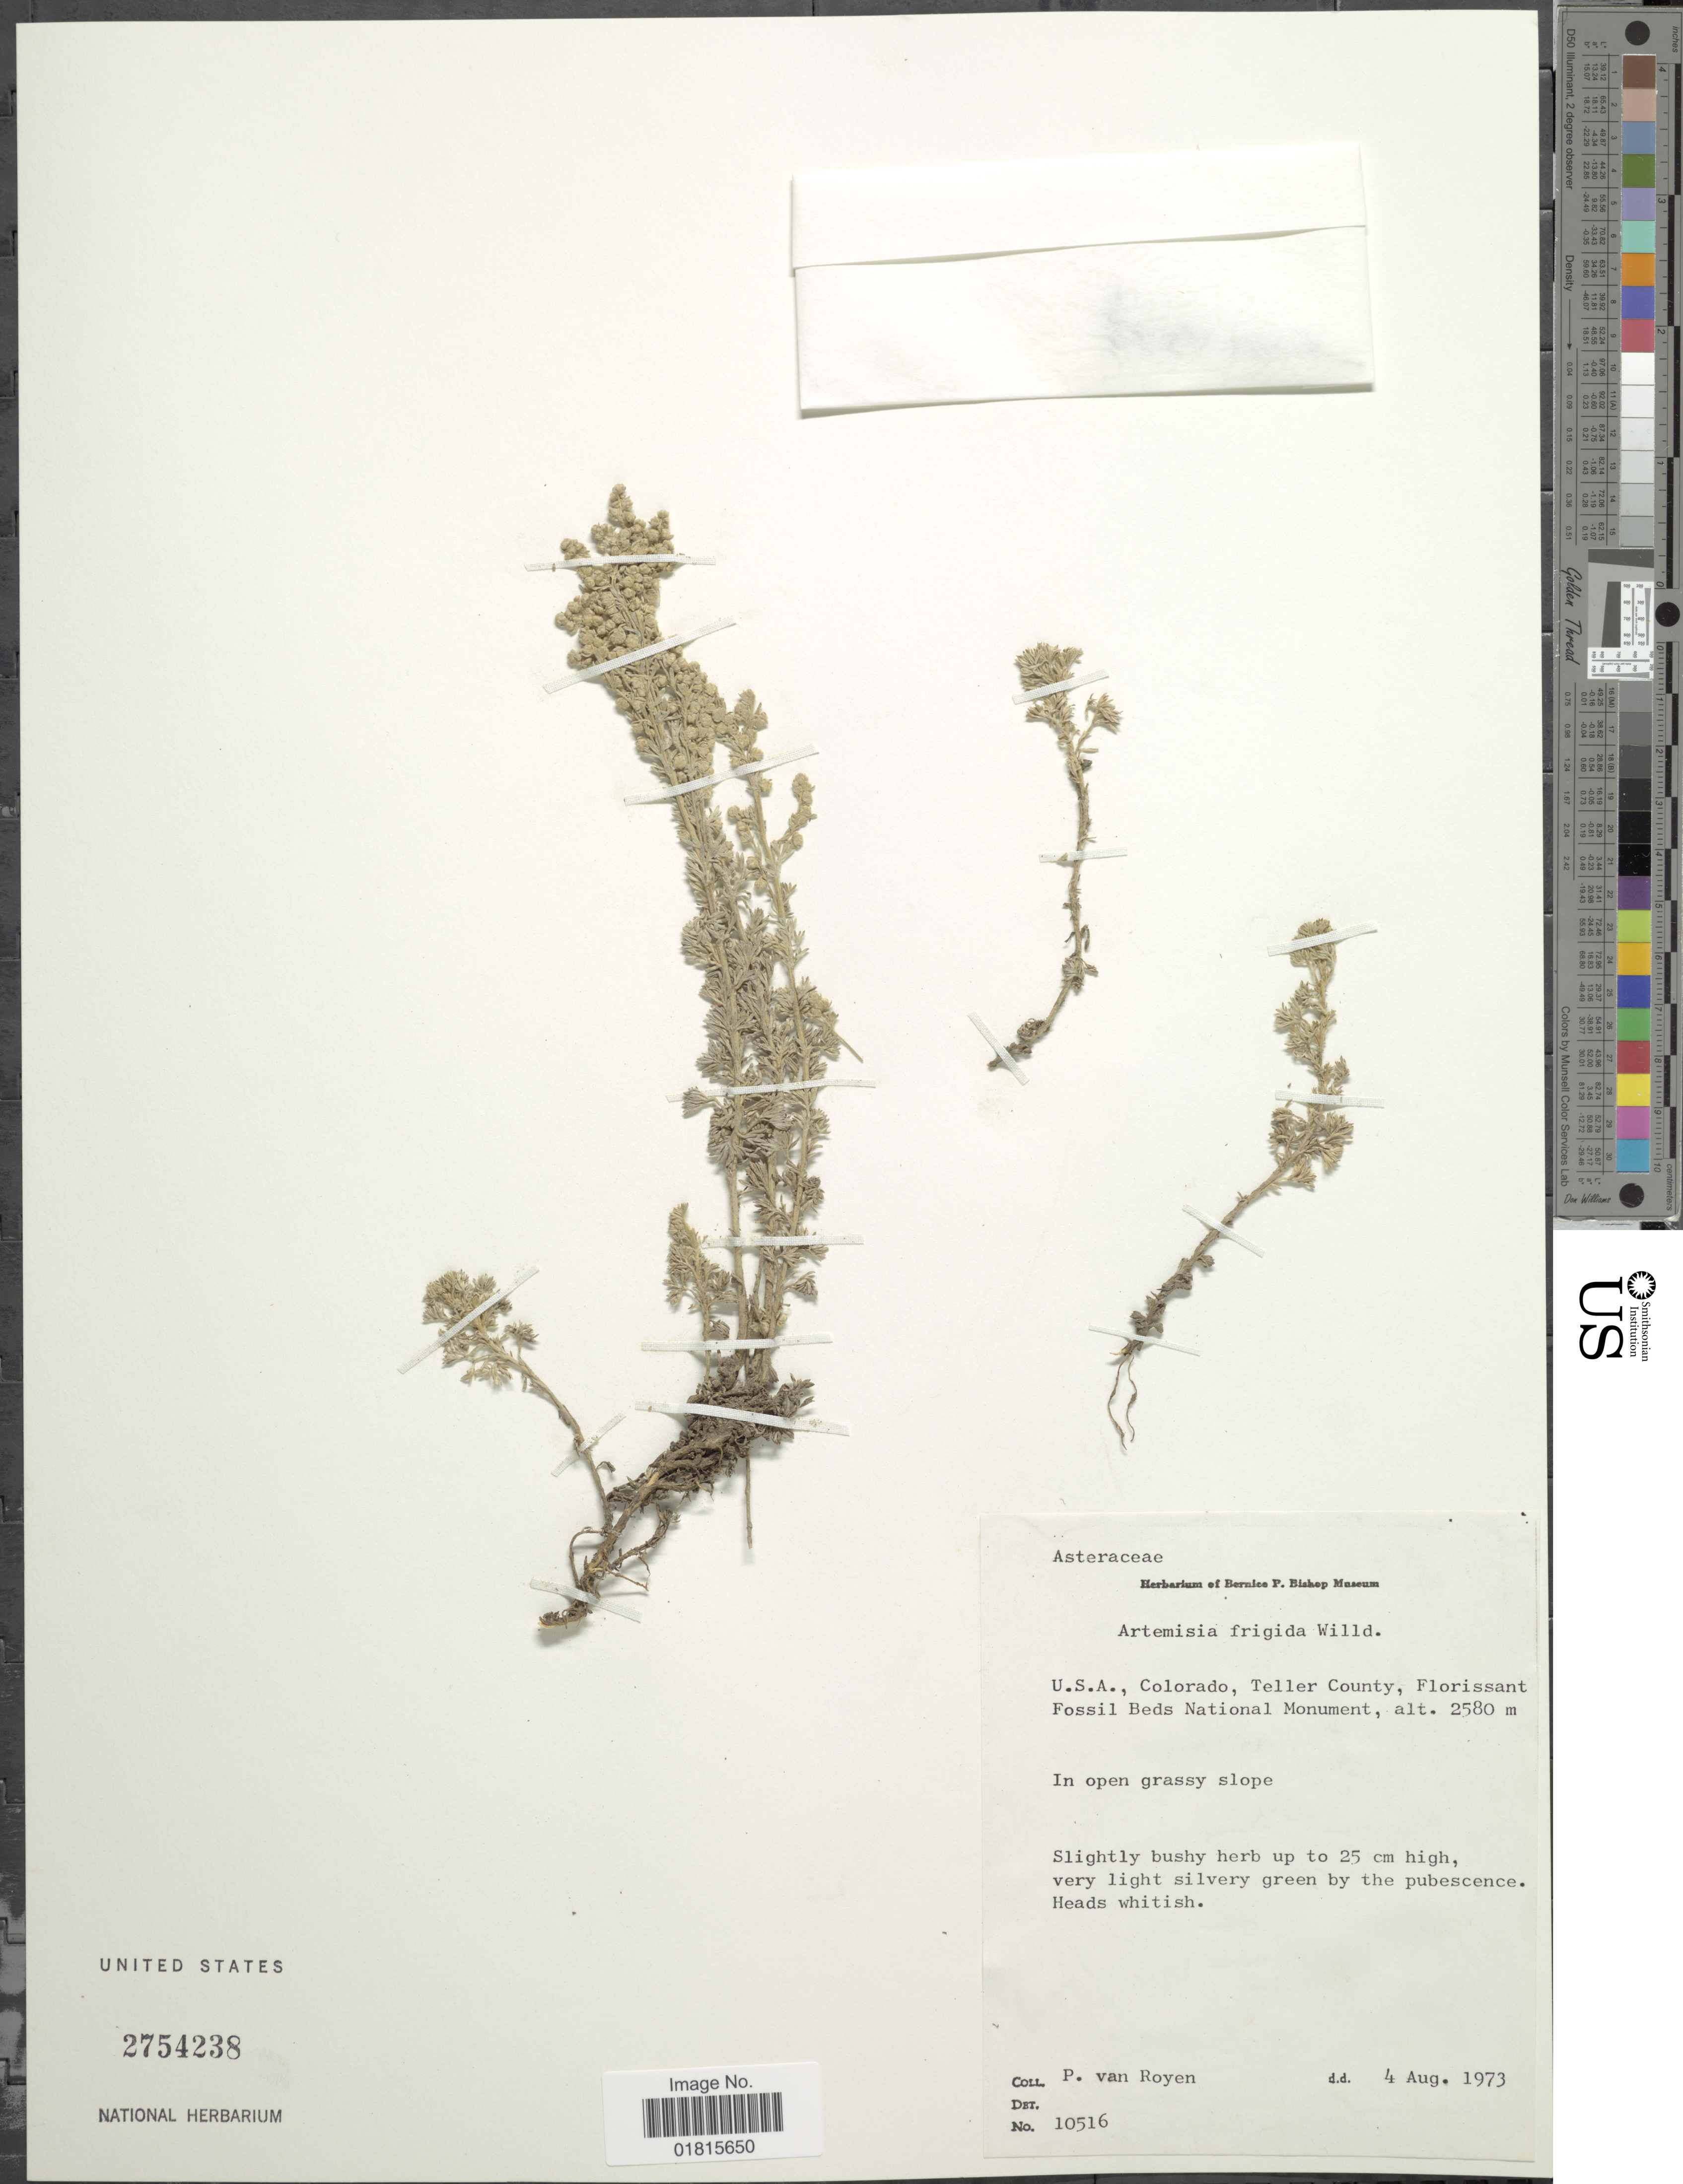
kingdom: Plantae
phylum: Tracheophyta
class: Magnoliopsida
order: Asterales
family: Asteraceae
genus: Artemisia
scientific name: Artemisia frigida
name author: Willd.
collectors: P. van Royen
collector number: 10516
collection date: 1973-08-04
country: United States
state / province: Colorado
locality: Teller County, Florissant Fossil Beds National Monument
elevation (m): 2580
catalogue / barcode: US 2754238